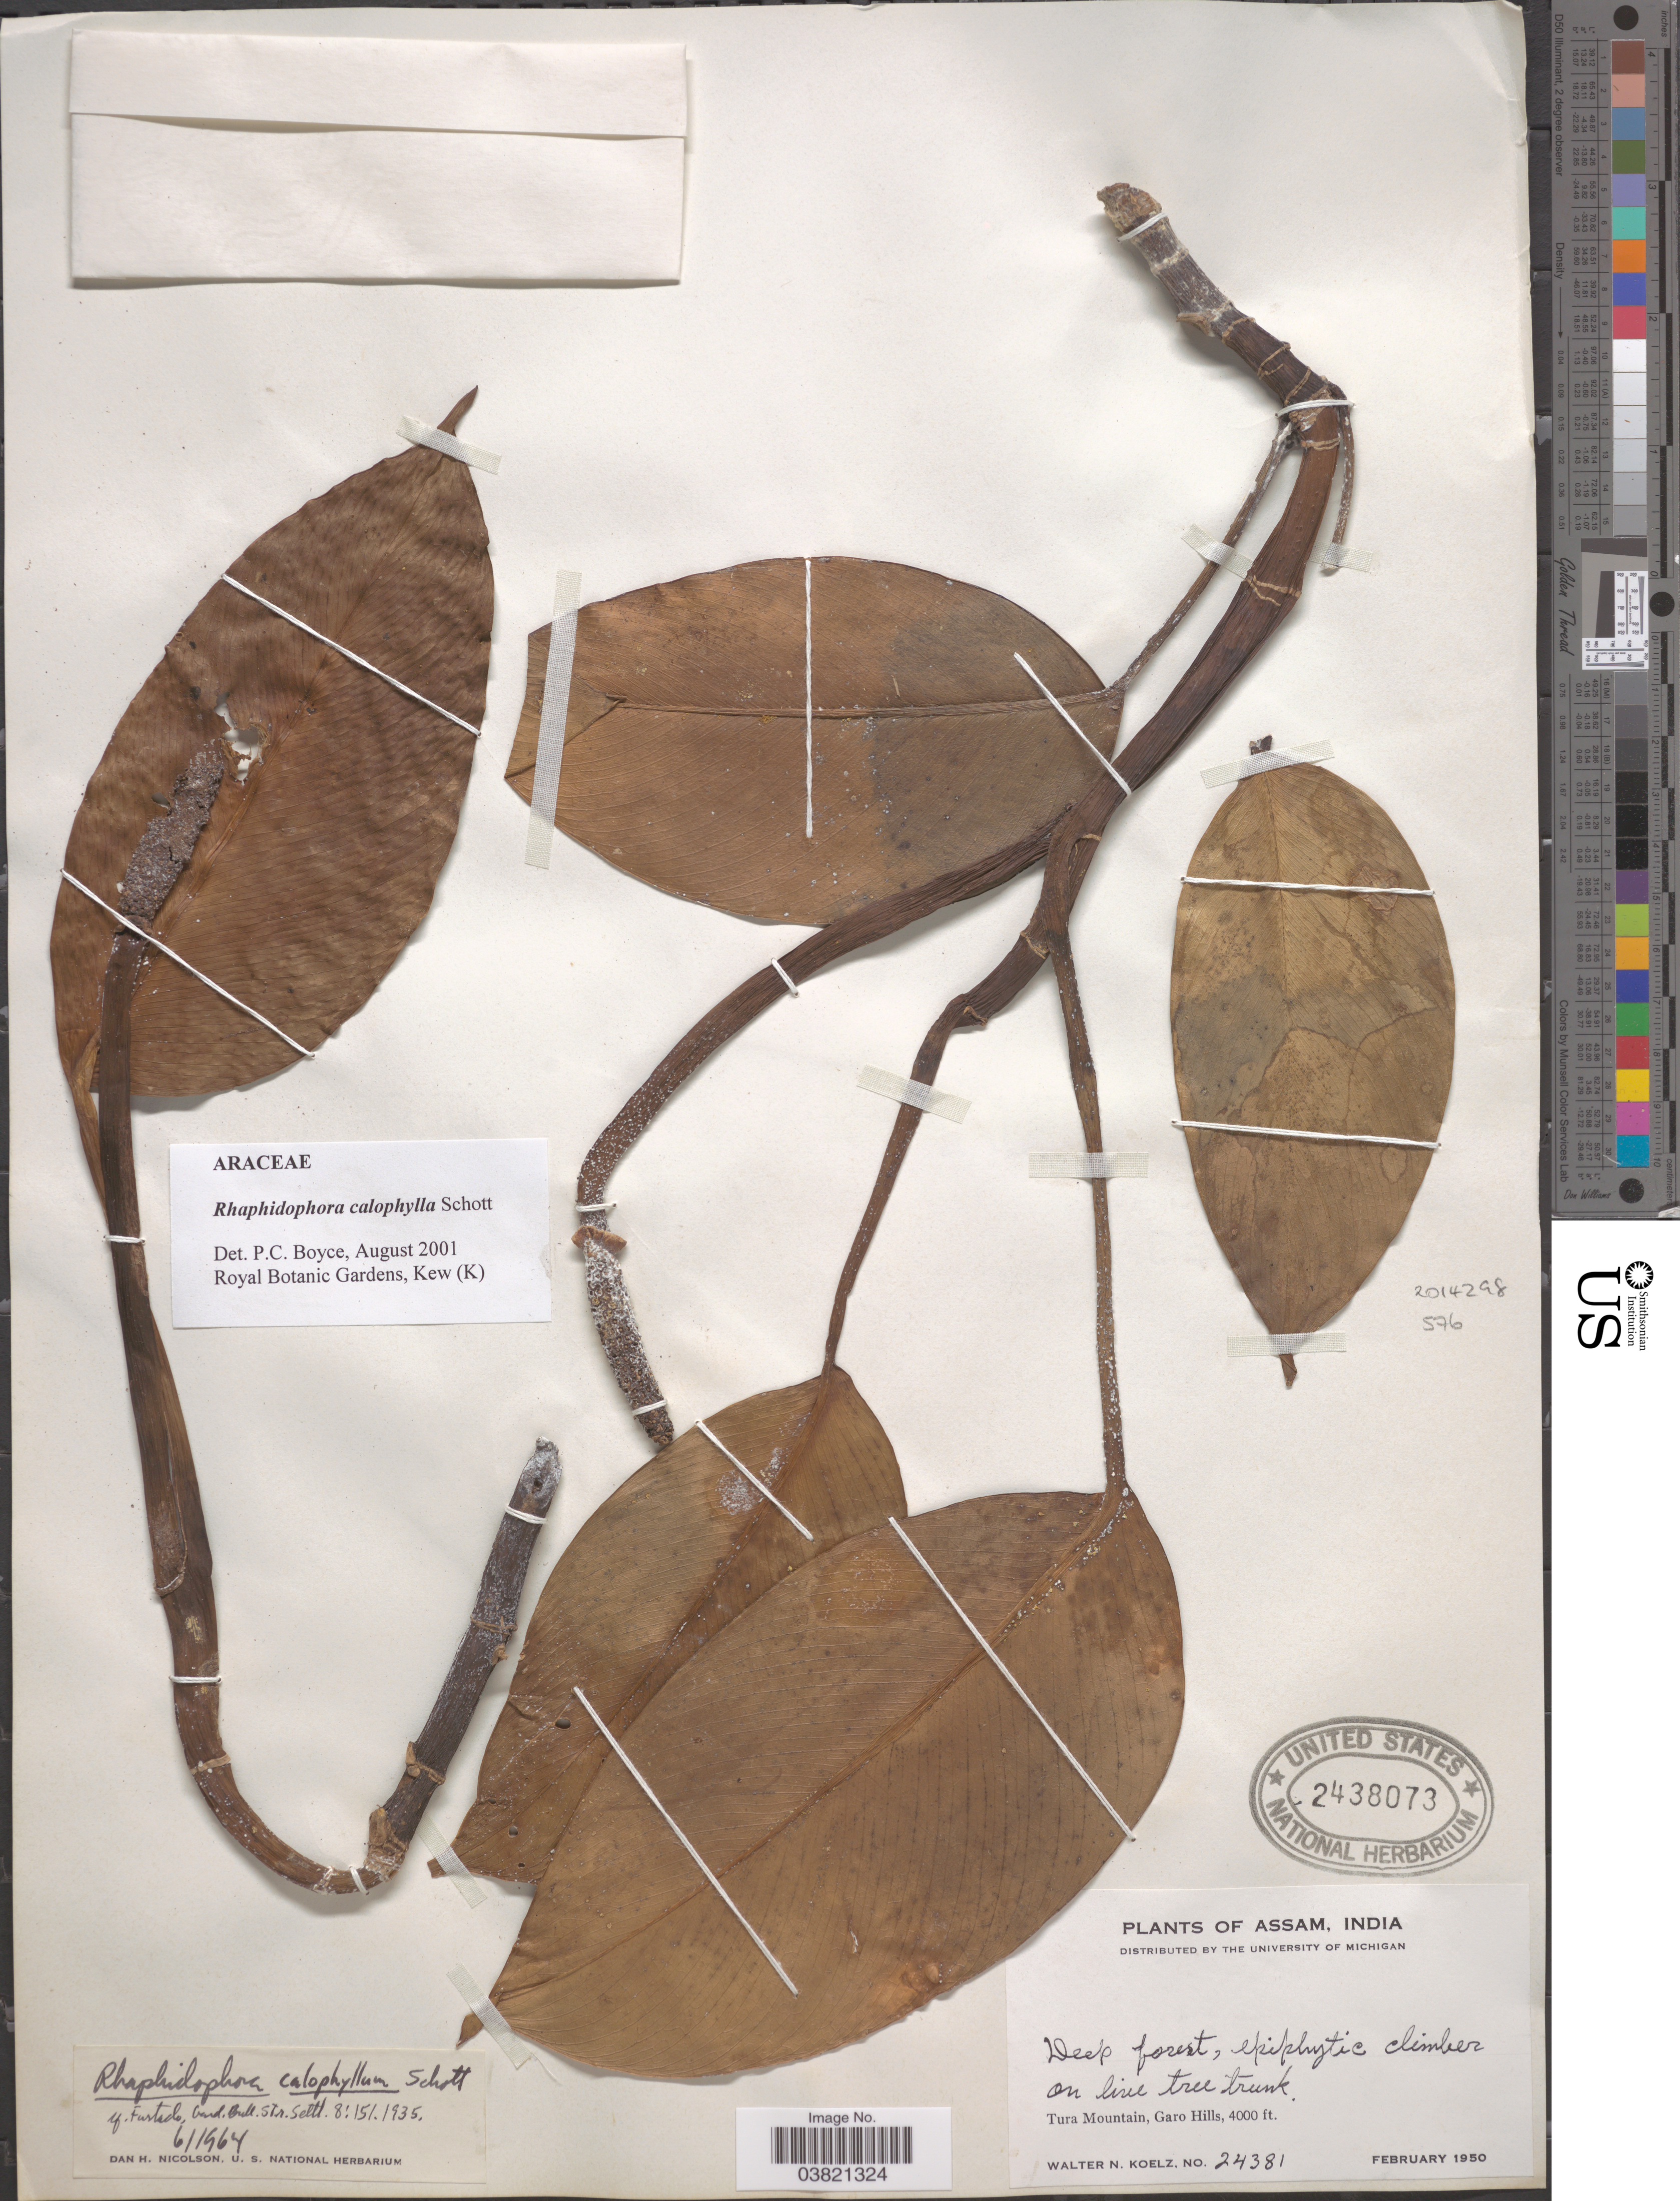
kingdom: Plantae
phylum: Tracheophyta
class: Liliopsida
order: Alismatales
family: Araceae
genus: Rhaphidophora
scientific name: Rhaphidophora calophylla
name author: Schott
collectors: W. N. Koelz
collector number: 24381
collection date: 1950-02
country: India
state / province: Meghalaya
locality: Tura Mountain, Garo Hills.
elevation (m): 1219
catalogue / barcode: US 2438073